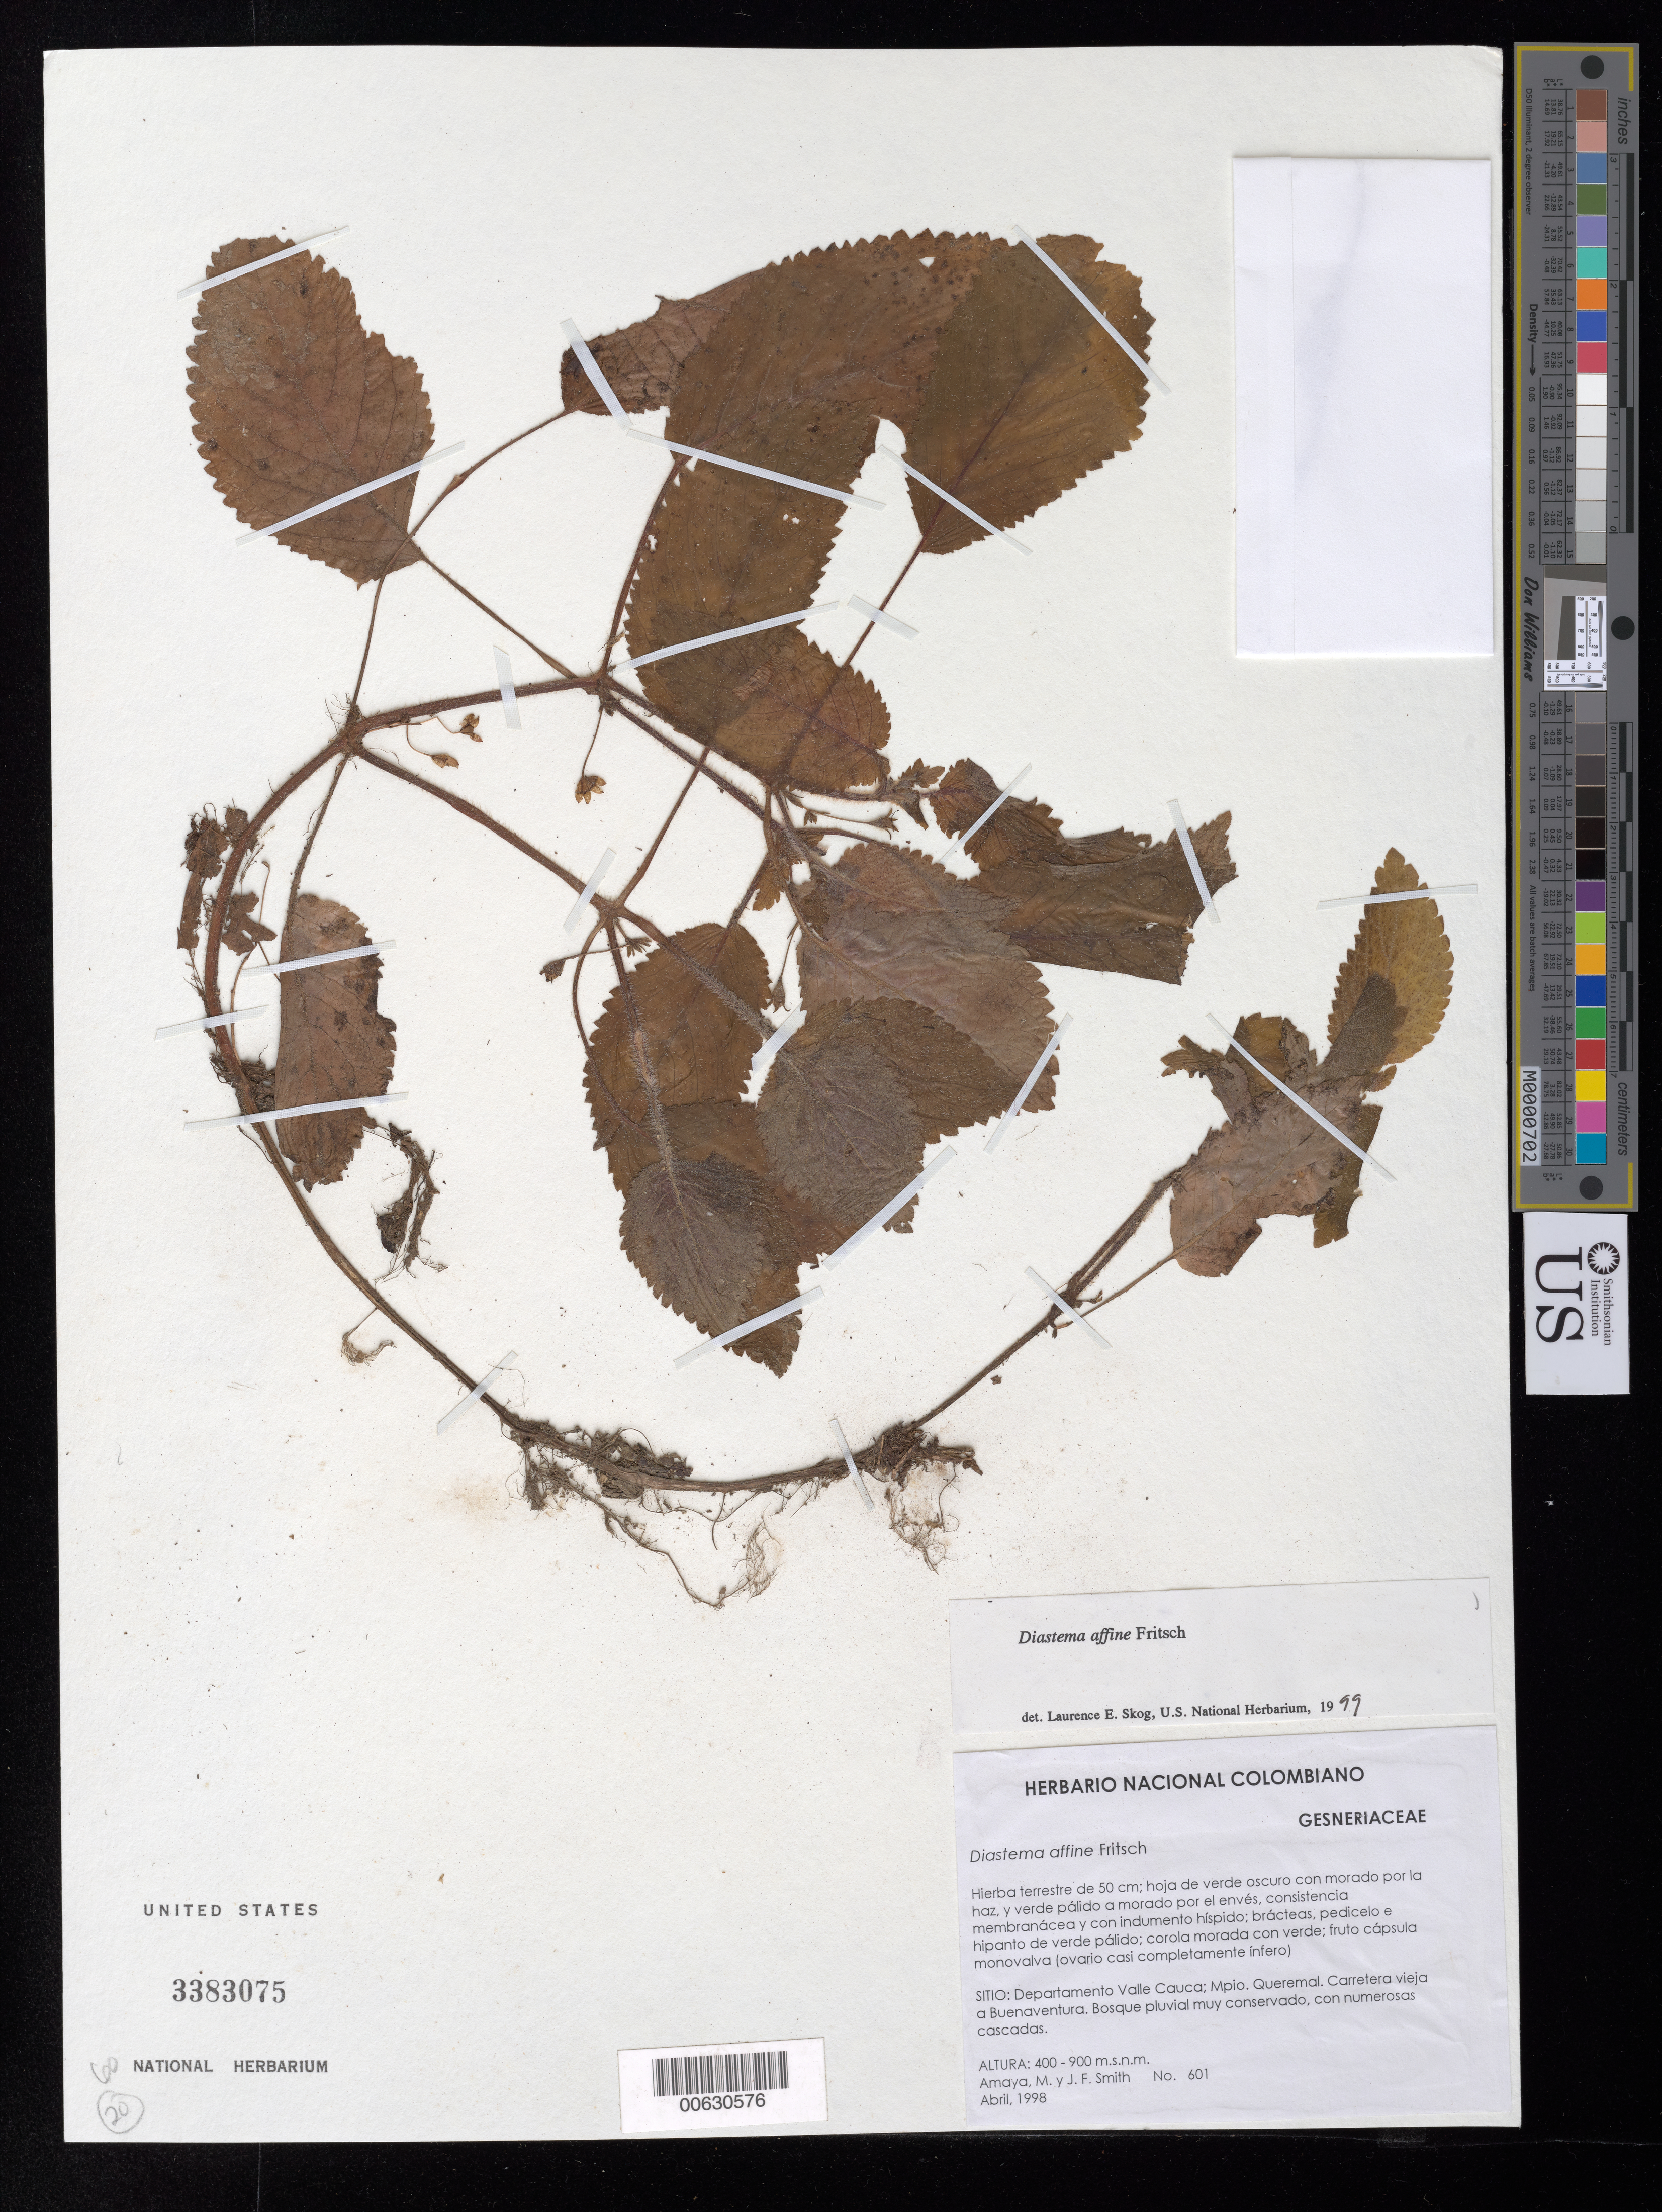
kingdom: Plantae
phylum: Tracheophyta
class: Magnoliopsida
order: Lamiales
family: Gesneriaceae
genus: Diastema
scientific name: Diastema affine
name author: Fritsch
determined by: Skog, Laurence E.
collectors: M. Amaya & J. F. Smith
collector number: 601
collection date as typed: Apr 1998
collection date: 1998-04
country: Colombia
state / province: Valle del Cauca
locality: Mpio. Queremal. Carretera vieja a Buenaventura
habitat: Bosque pluvial muy conservado, con numerosas cascadas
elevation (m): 400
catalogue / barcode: US 3383075